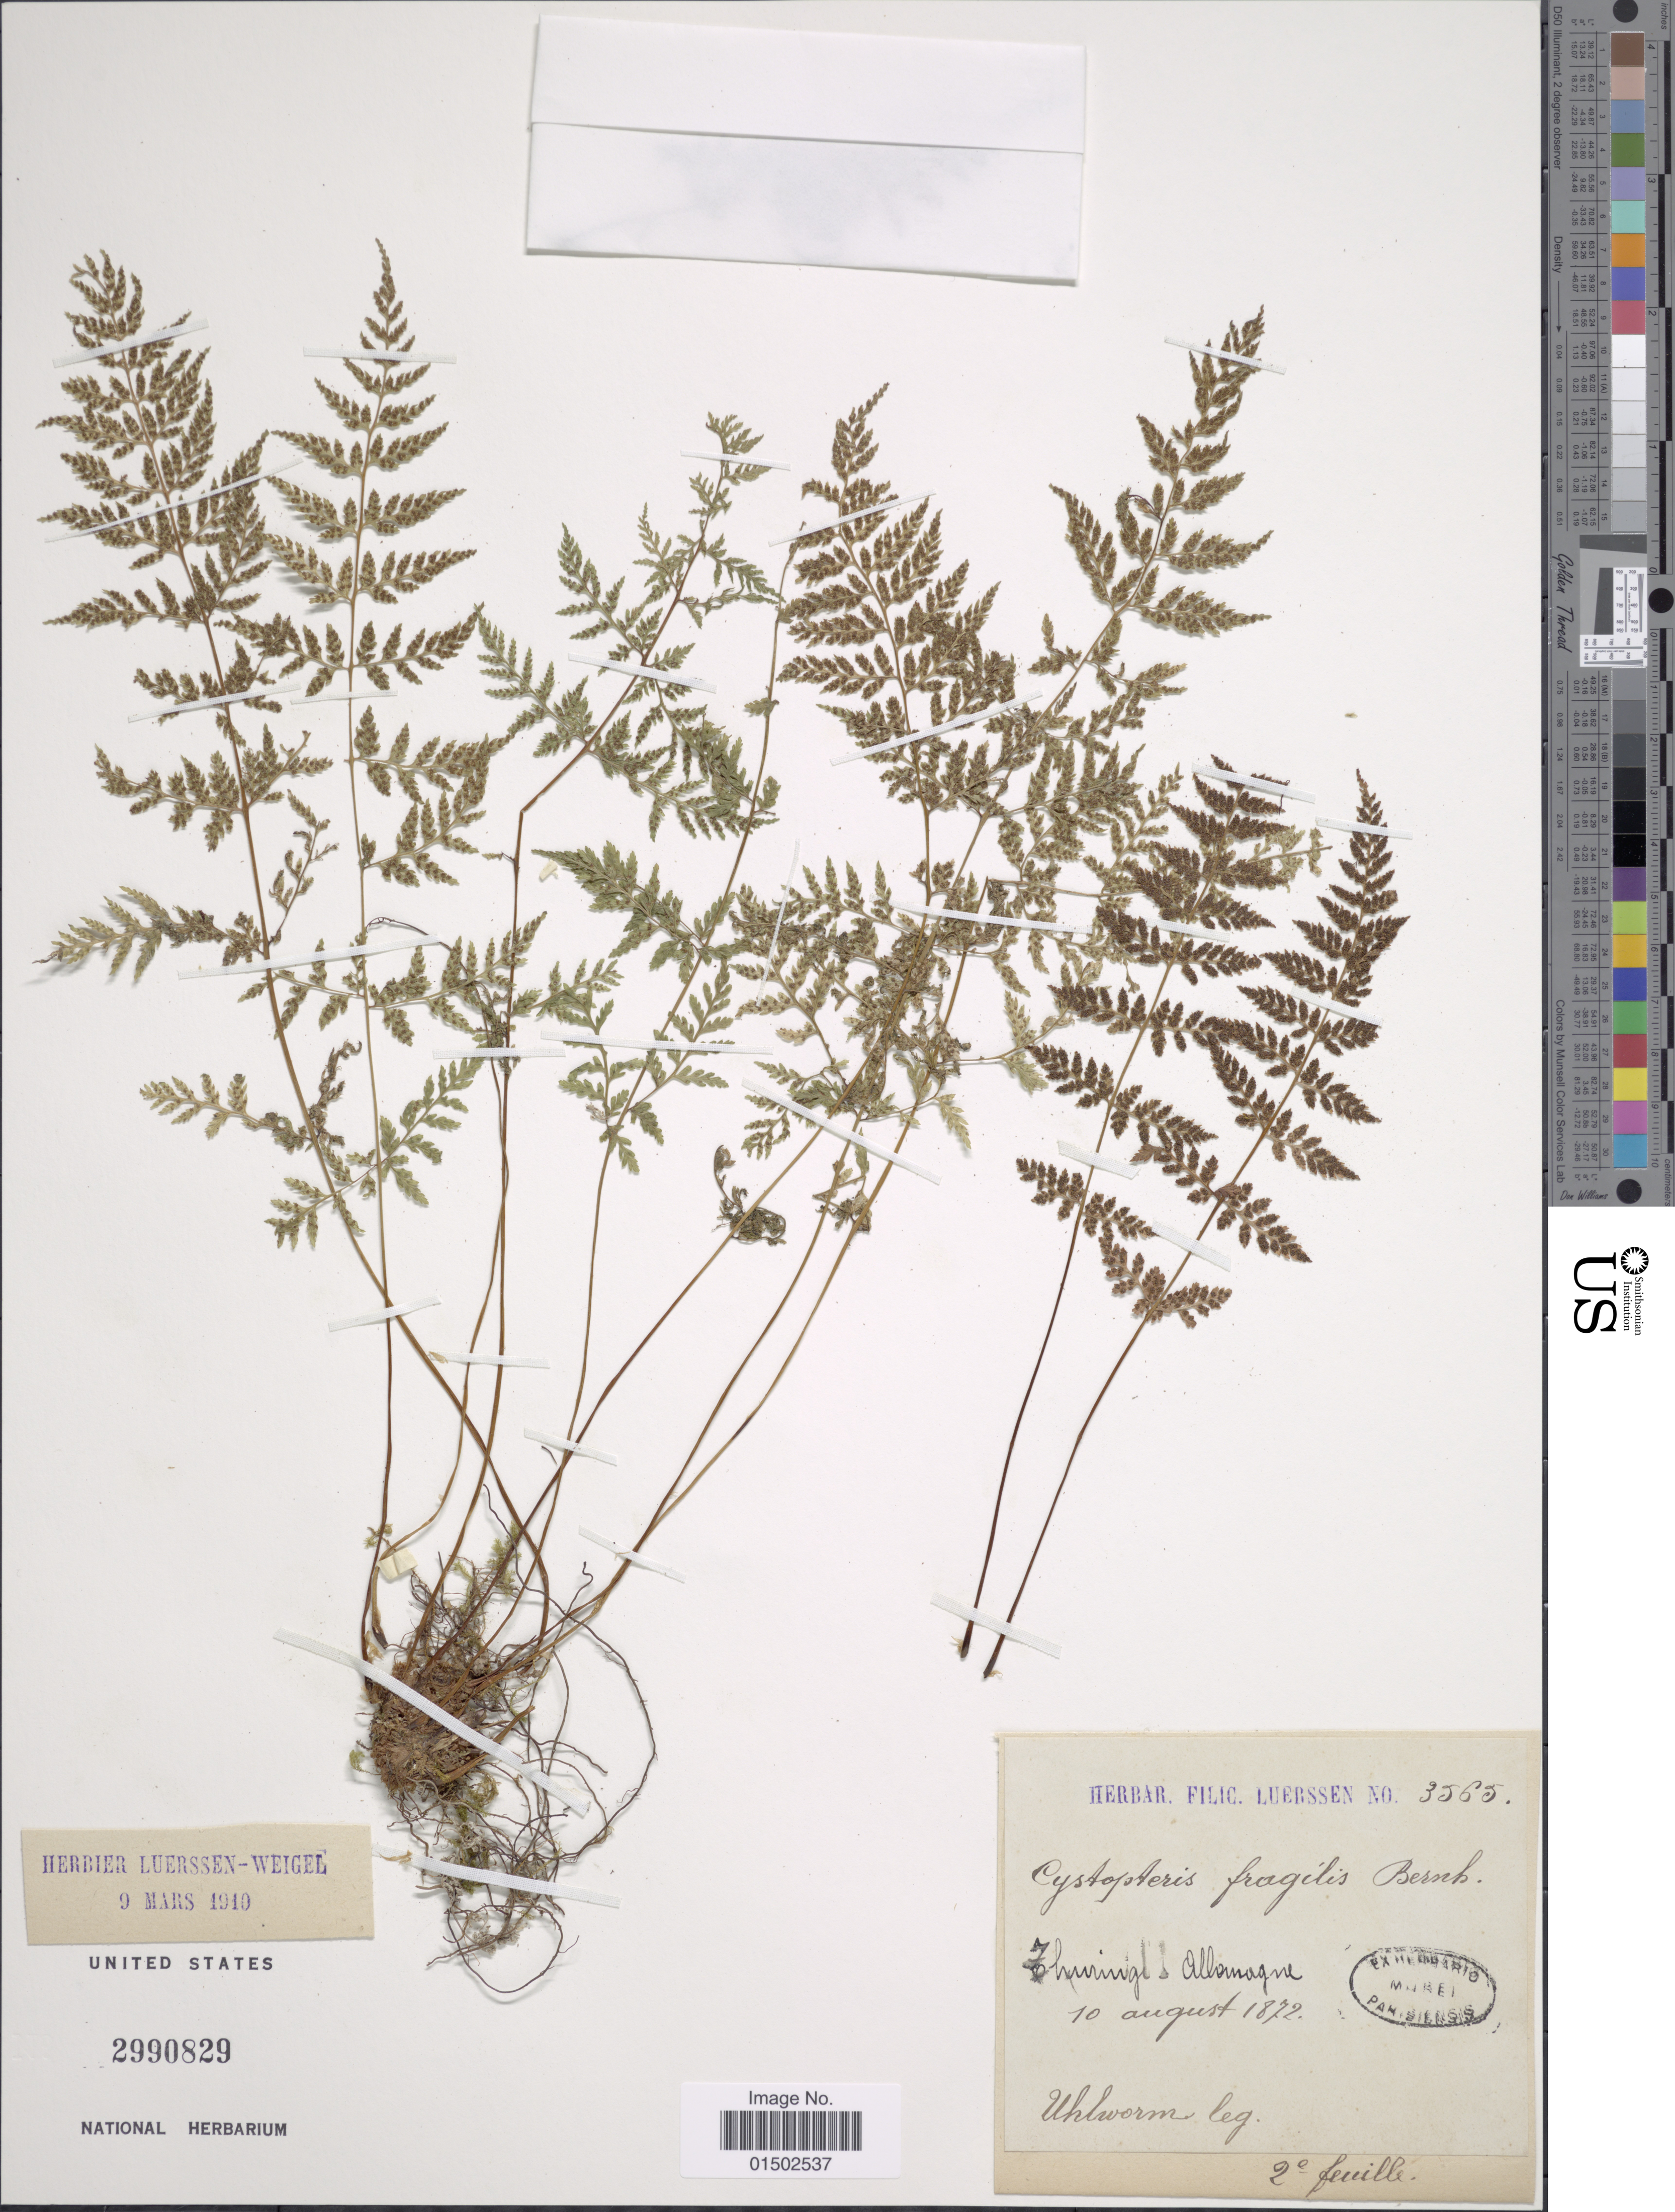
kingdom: Plantae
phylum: Tracheophyta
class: Polypodiopsida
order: Polypodiales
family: Cystopteridaceae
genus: Cystopteris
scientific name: Cystopteris fragilis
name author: (L.) Bernh.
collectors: Seville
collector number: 3565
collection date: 1872-08-10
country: Germany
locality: Ihwingr Allemagne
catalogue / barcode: US 2990829